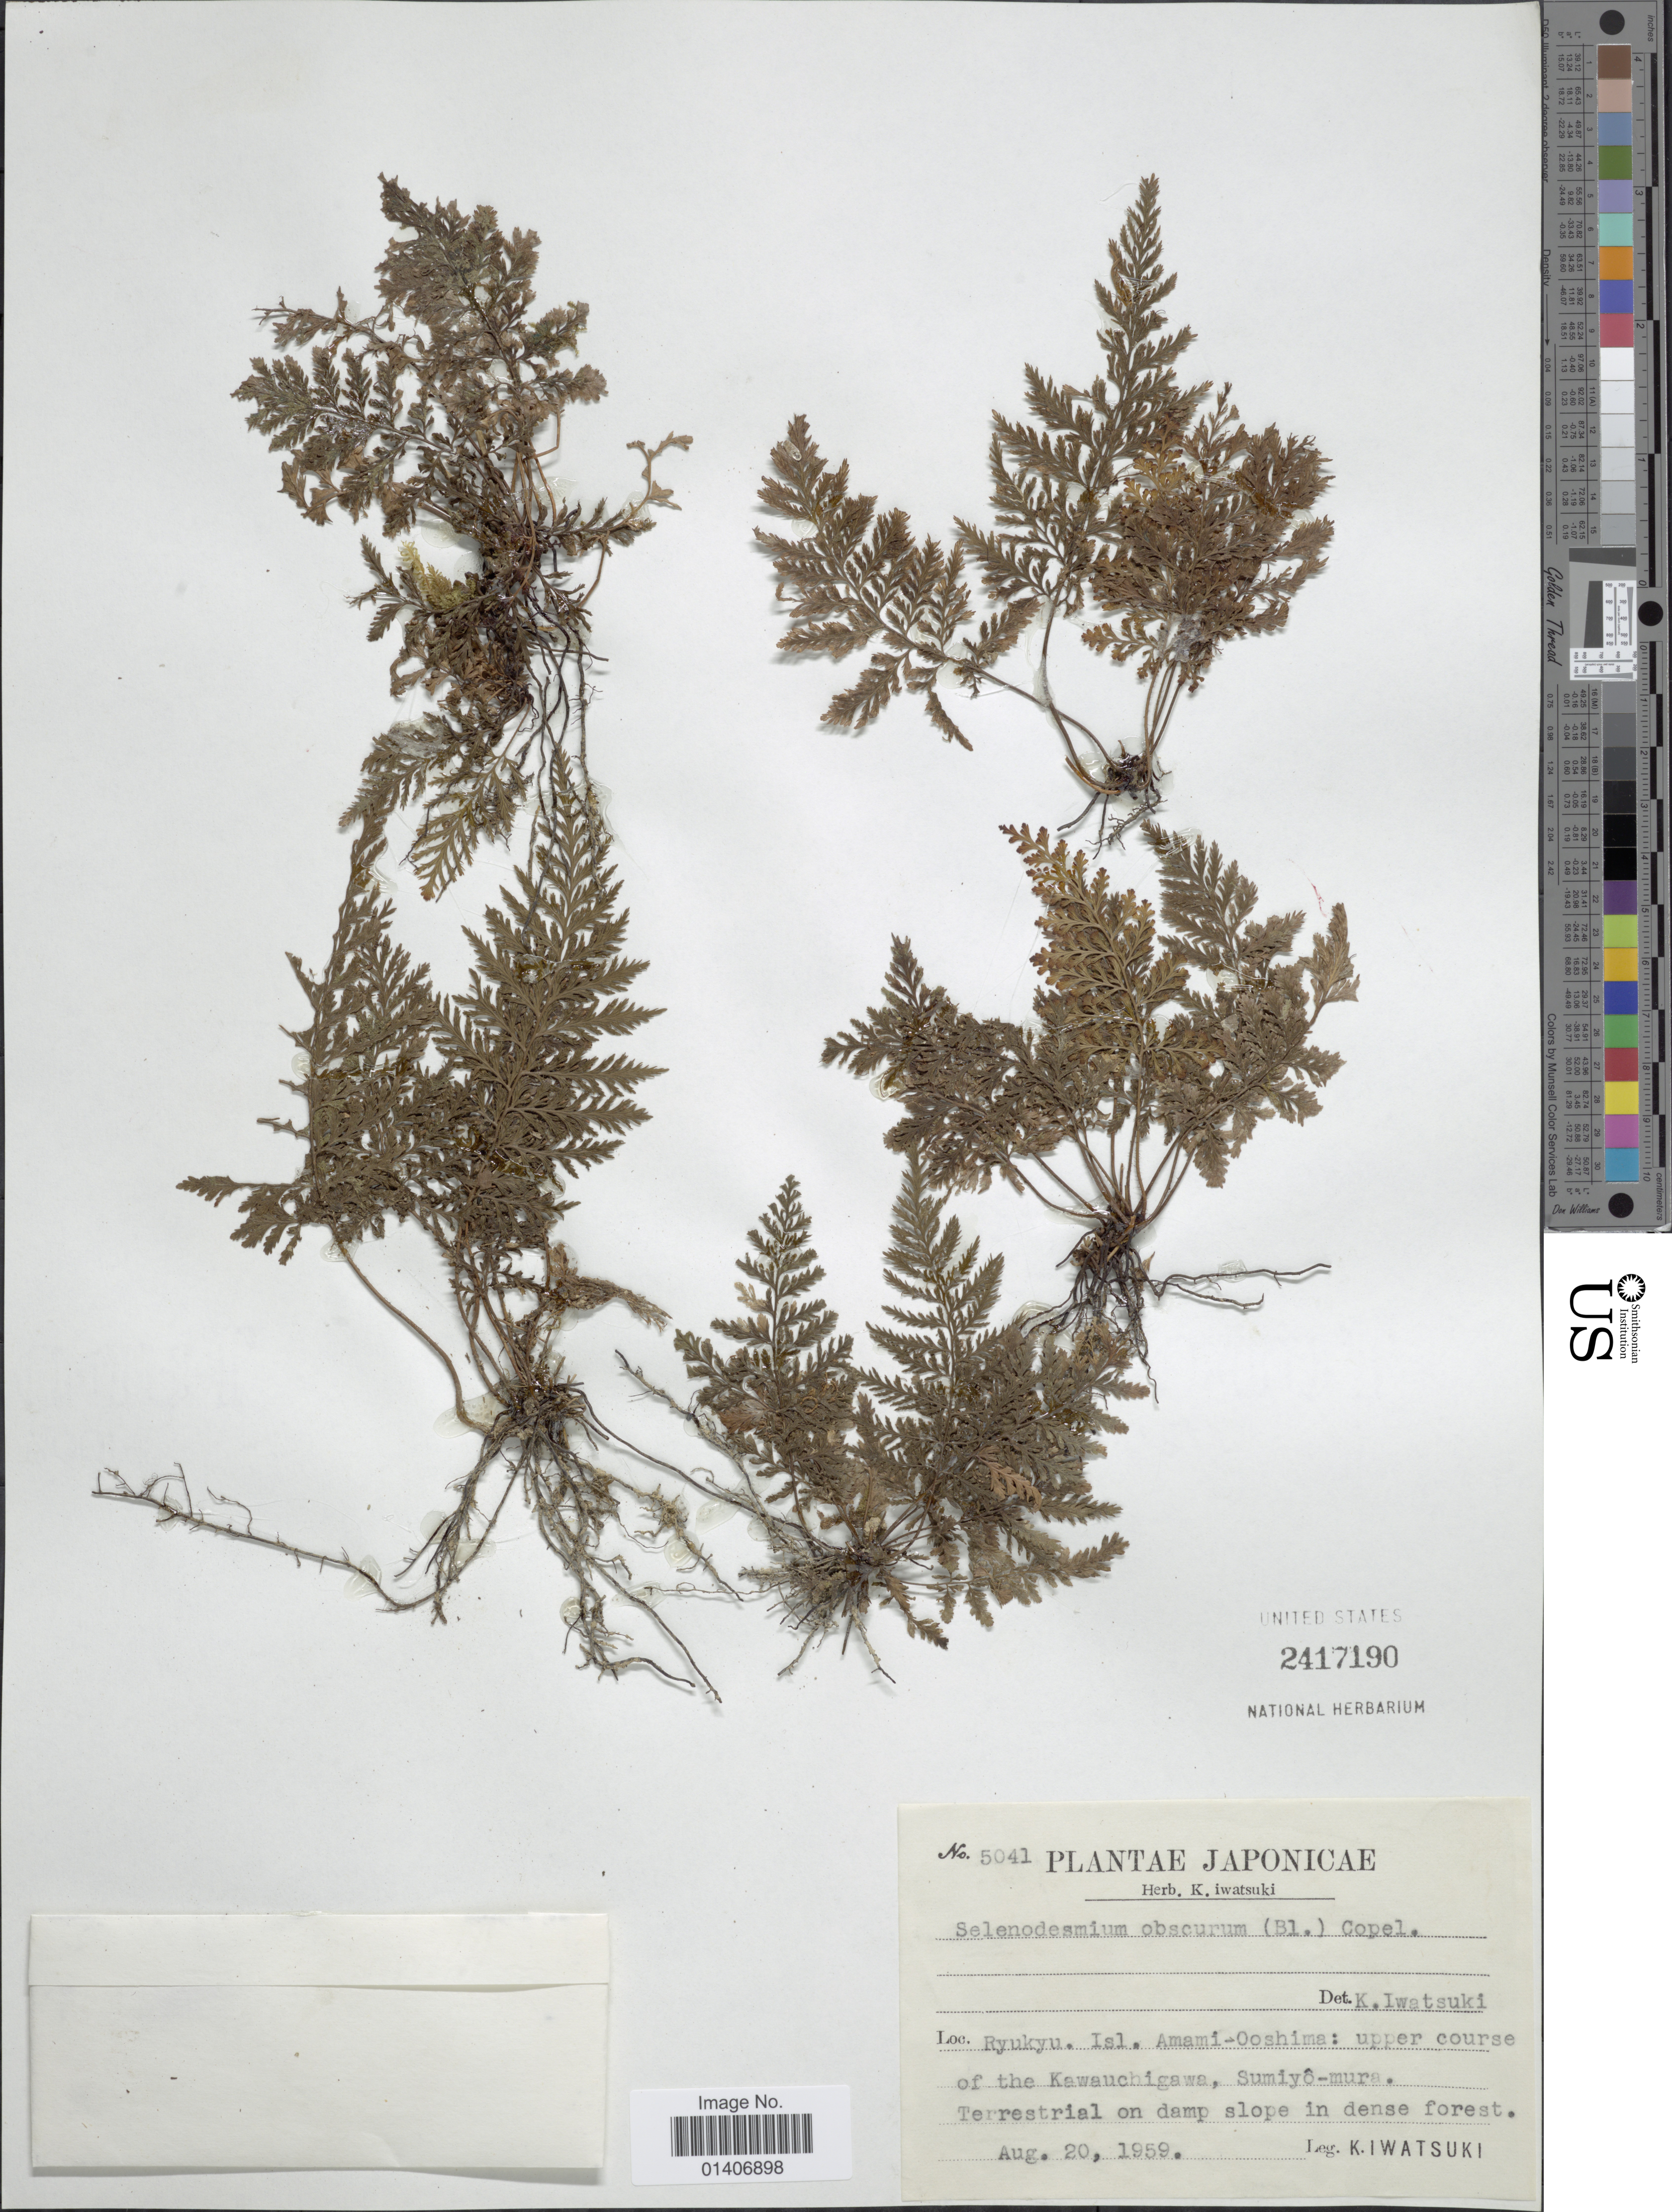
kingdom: Plantae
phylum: Tracheophyta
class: Polypodiopsida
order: Hymenophyllales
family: Hymenophyllaceae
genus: Abrodictyum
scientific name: Abrodictyum obscurum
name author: (Blume) Ebihara & K. Iwats.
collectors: K. Iwatsuki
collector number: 5041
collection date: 1959-08-20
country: Japan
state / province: Okinawa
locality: Ryukyu Isl. Amami-Ooshima: upper course of the Kawauchigawa, Sumiyô-mura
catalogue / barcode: US 2417190